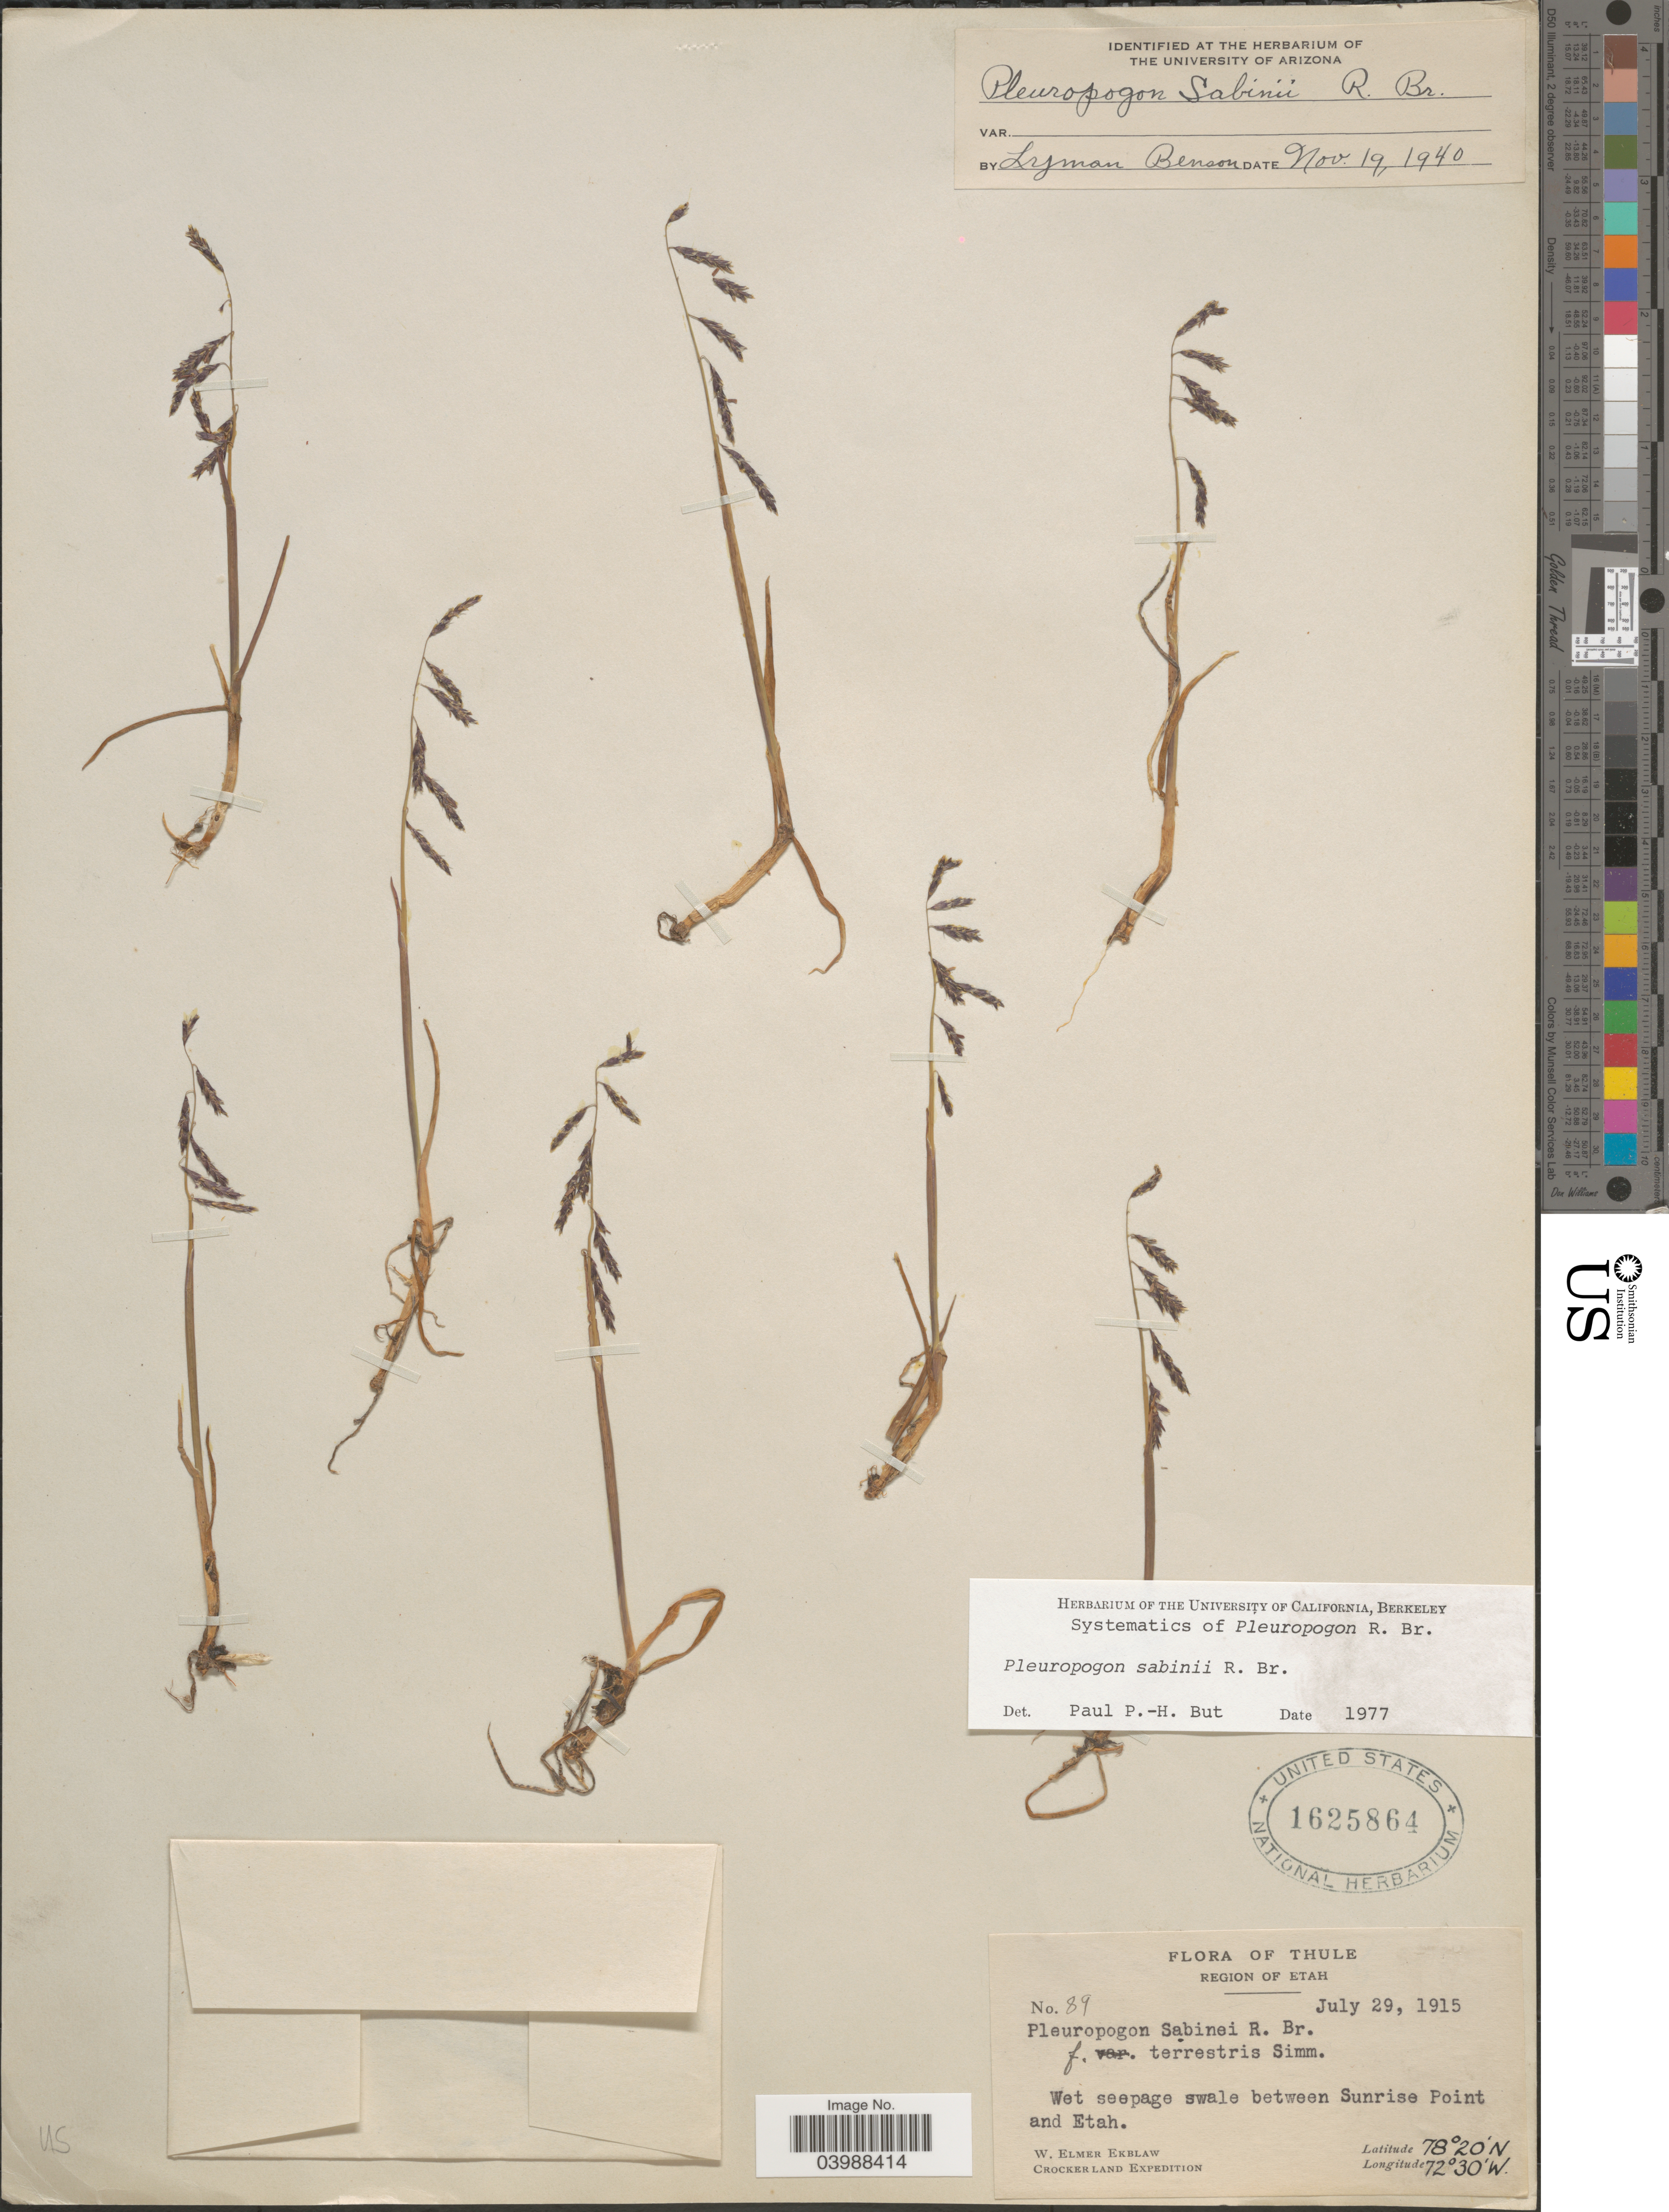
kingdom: Plantae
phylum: Tracheophyta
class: Liliopsida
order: Poales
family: Poaceae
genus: Pleuropogon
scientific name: Pleuropogon sabinei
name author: R. Br.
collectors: W. Ekblaw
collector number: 89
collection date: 1915-07-29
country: Greenland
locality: Thule. Region of Etah. Wet seepage swale between Sunrise Point and Etah.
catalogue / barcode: US 1625864